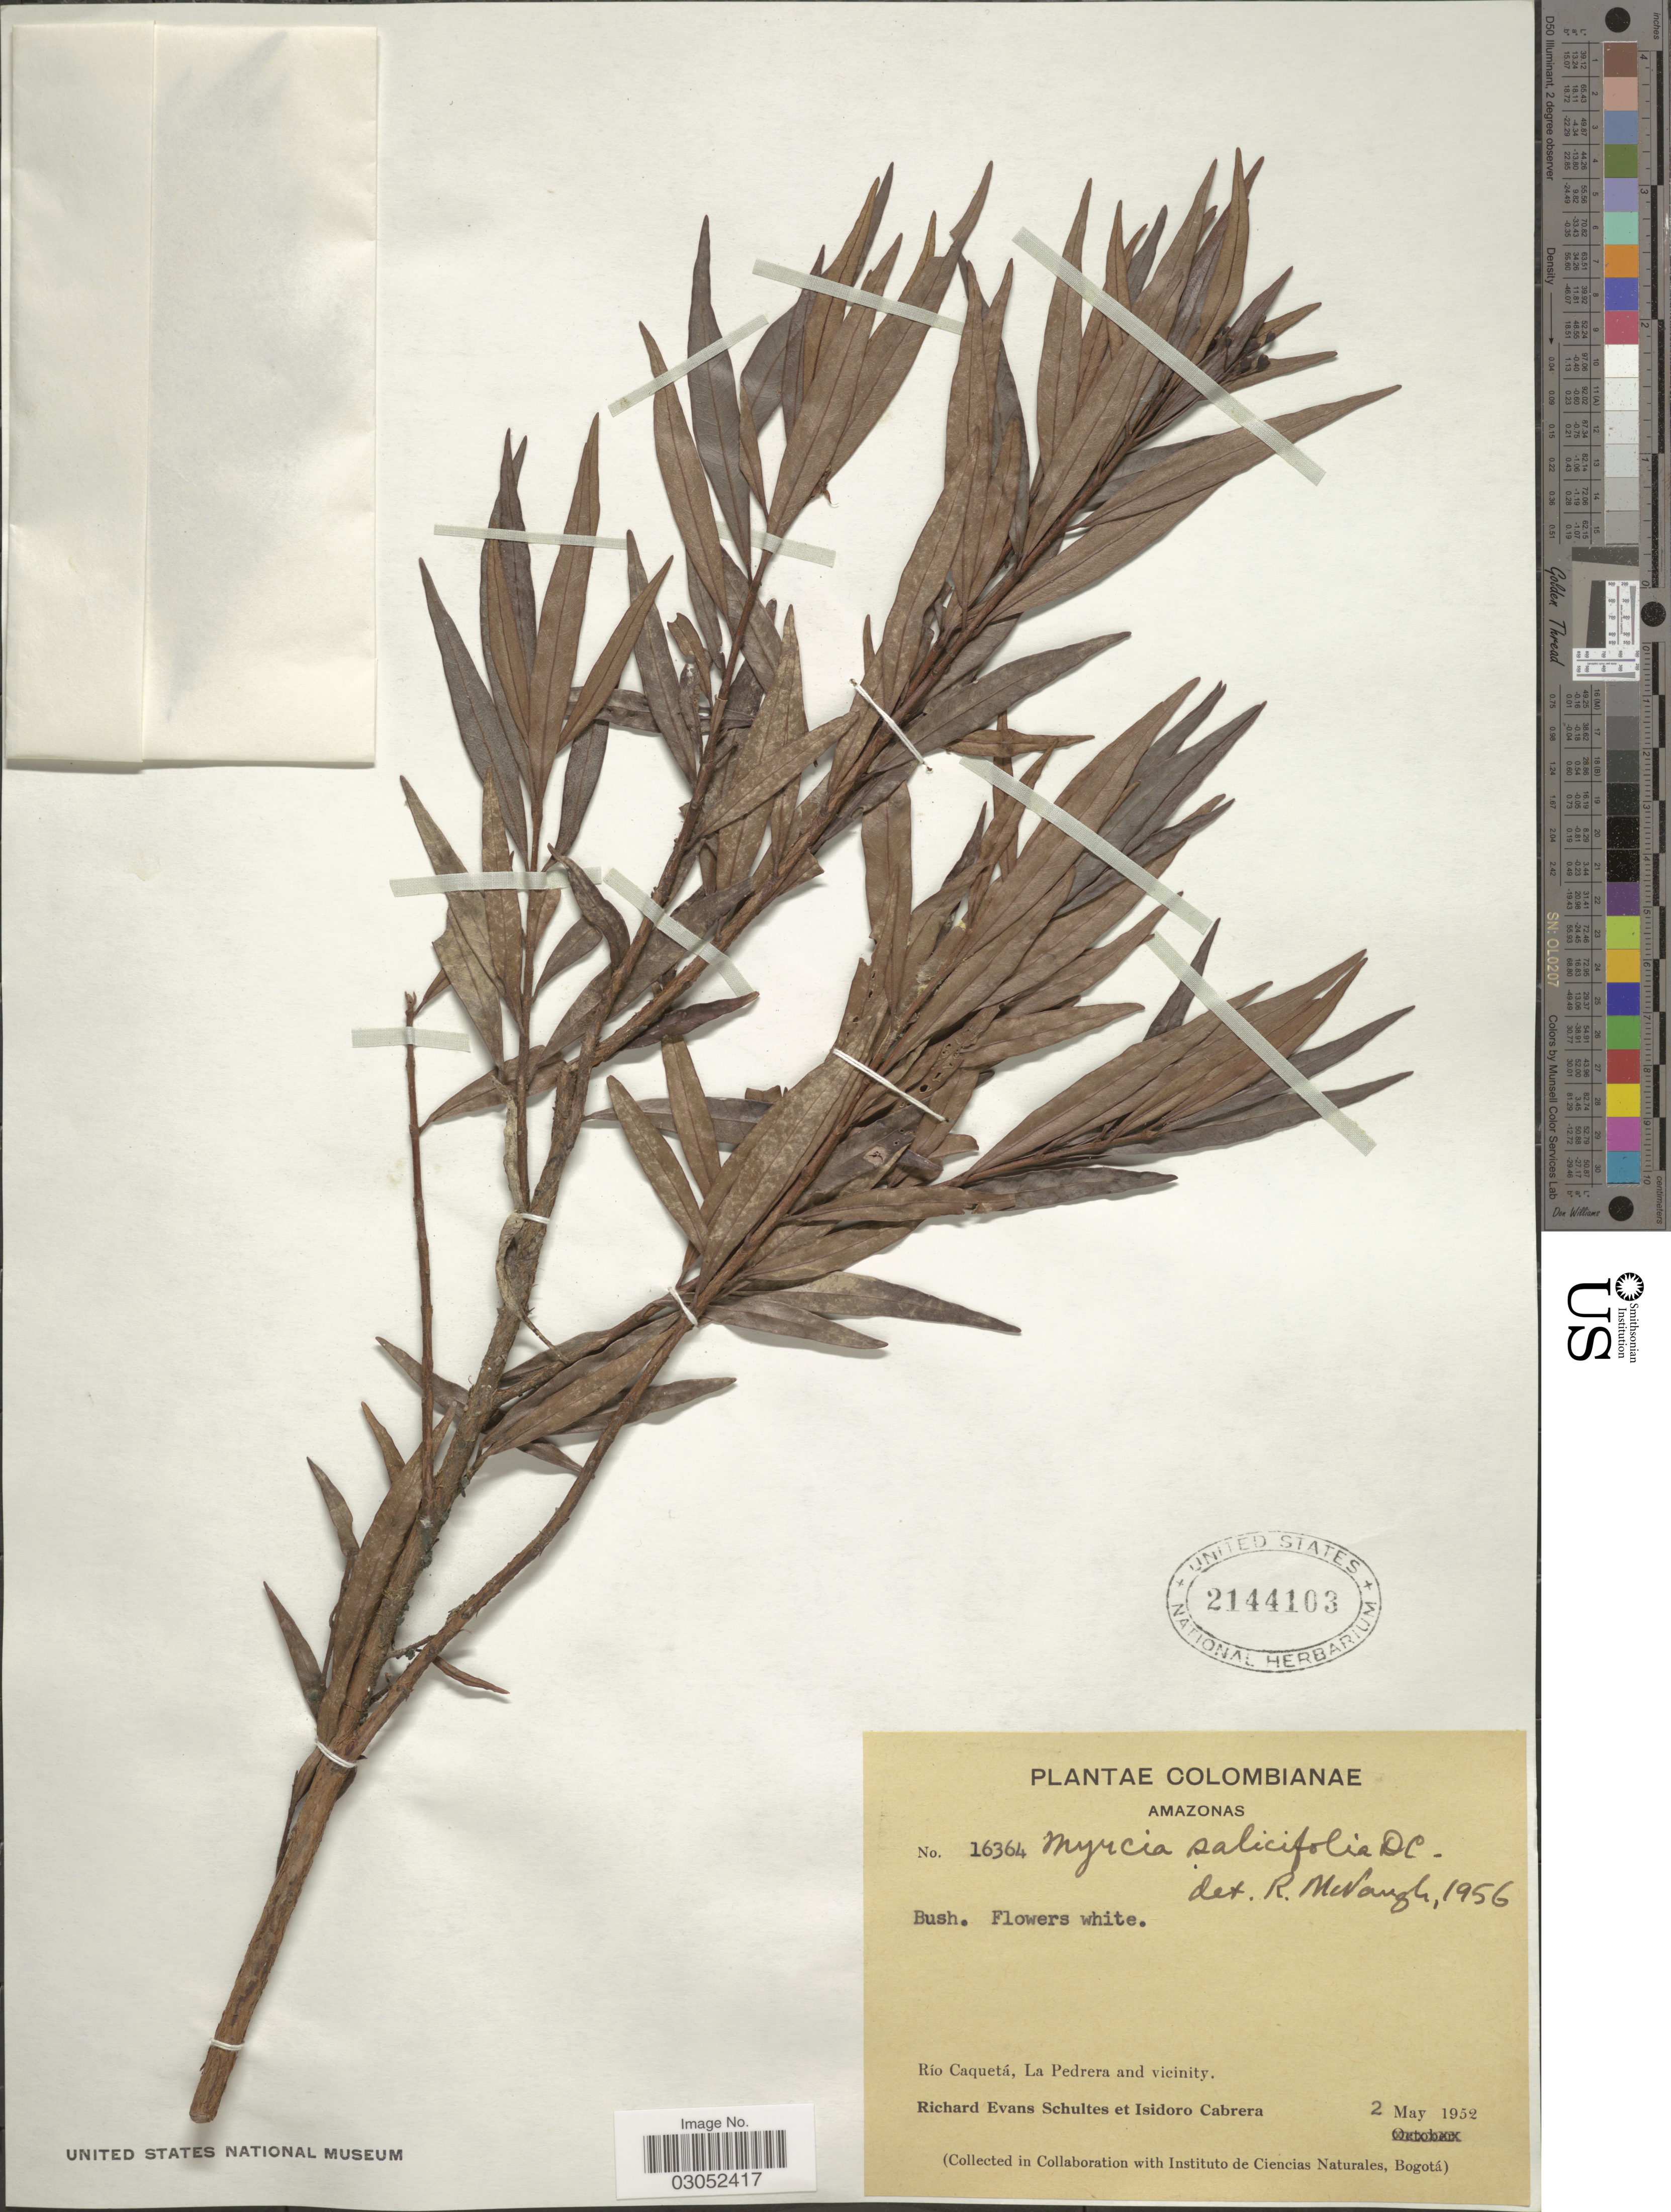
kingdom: Plantae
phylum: Tracheophyta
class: Magnoliopsida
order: Myrtales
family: Myrtaceae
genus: Myrcia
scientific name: Myrcia salicifolia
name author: DC.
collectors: R. E. Schultes & I. Cabrera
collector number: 16364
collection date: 1952-05-02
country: Colombia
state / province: Amazônas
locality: Río Caquetá, La Pedrera and vicinity.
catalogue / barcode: US 2144103